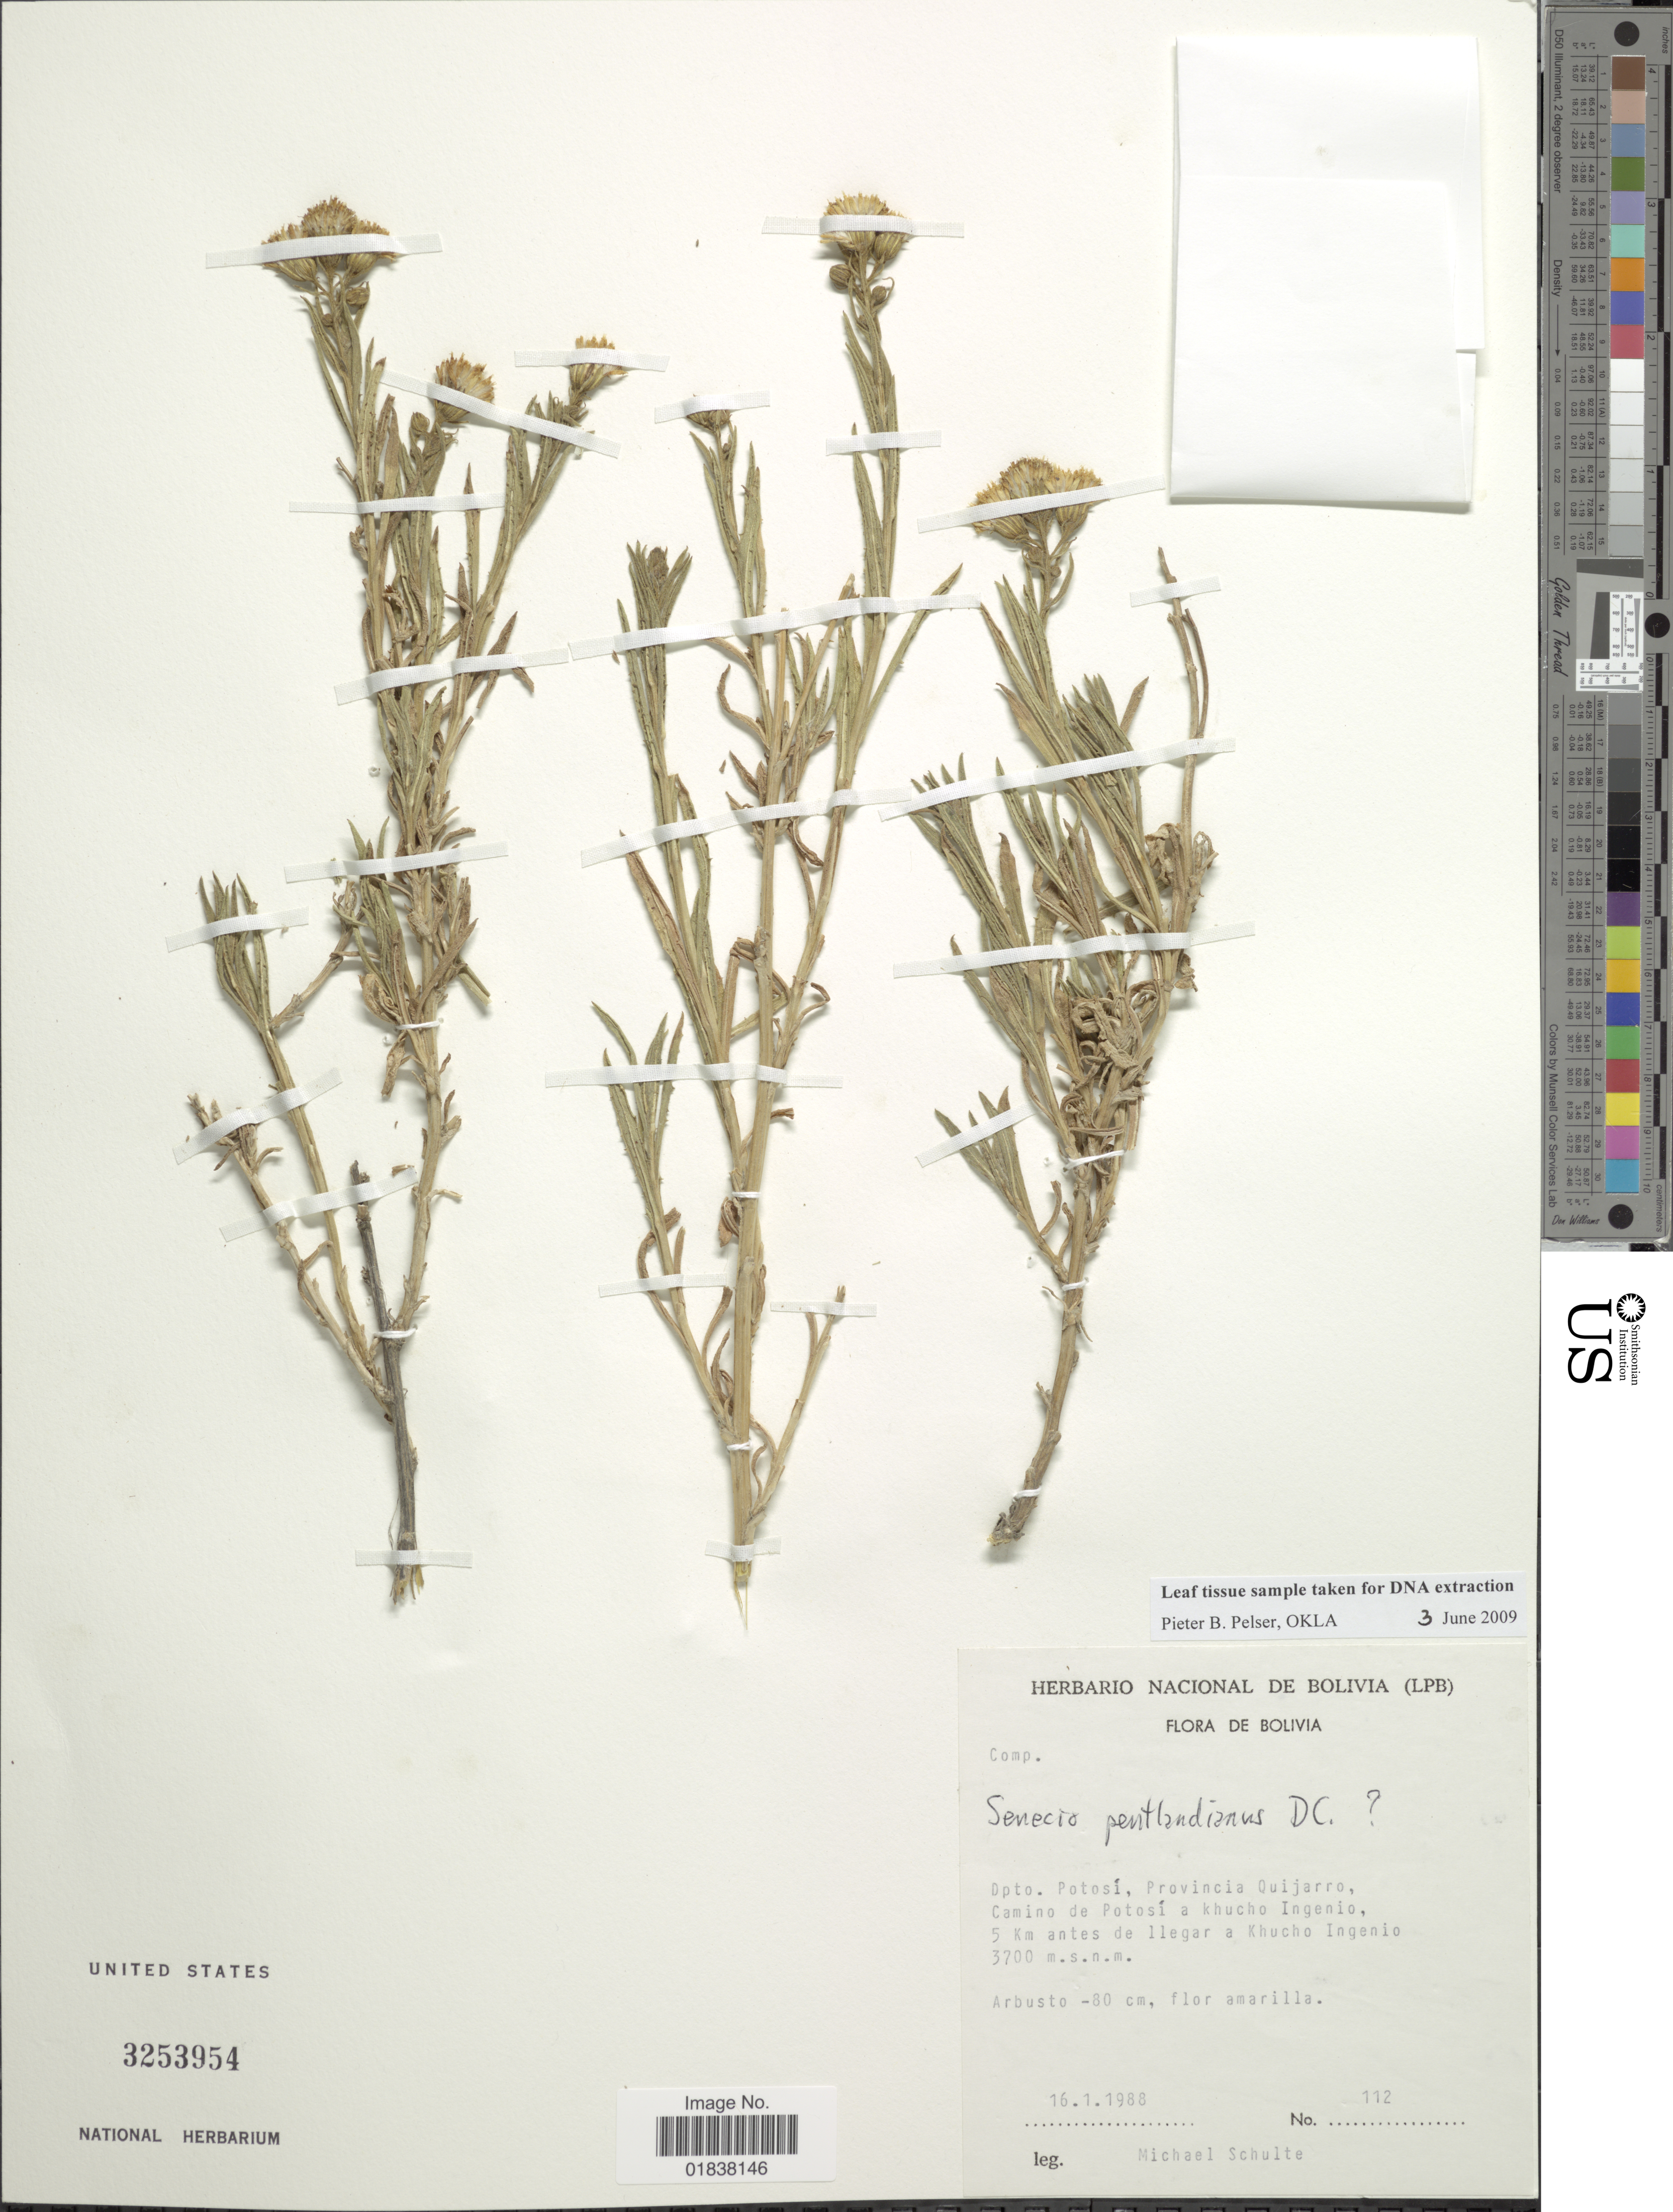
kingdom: Plantae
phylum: Tracheophyta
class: Magnoliopsida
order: Asterales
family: Asteraceae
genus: Senecio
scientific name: Senecio pentlandianus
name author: DC.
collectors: M. Schulte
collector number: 112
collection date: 1988-01-16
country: Bolivia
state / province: Potosi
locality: Provincia Quijarro, Camino de Potosi a khucho Ingenio, 5km antes de llegar a Khucho Ingenio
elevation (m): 3700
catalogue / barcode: US 3253954